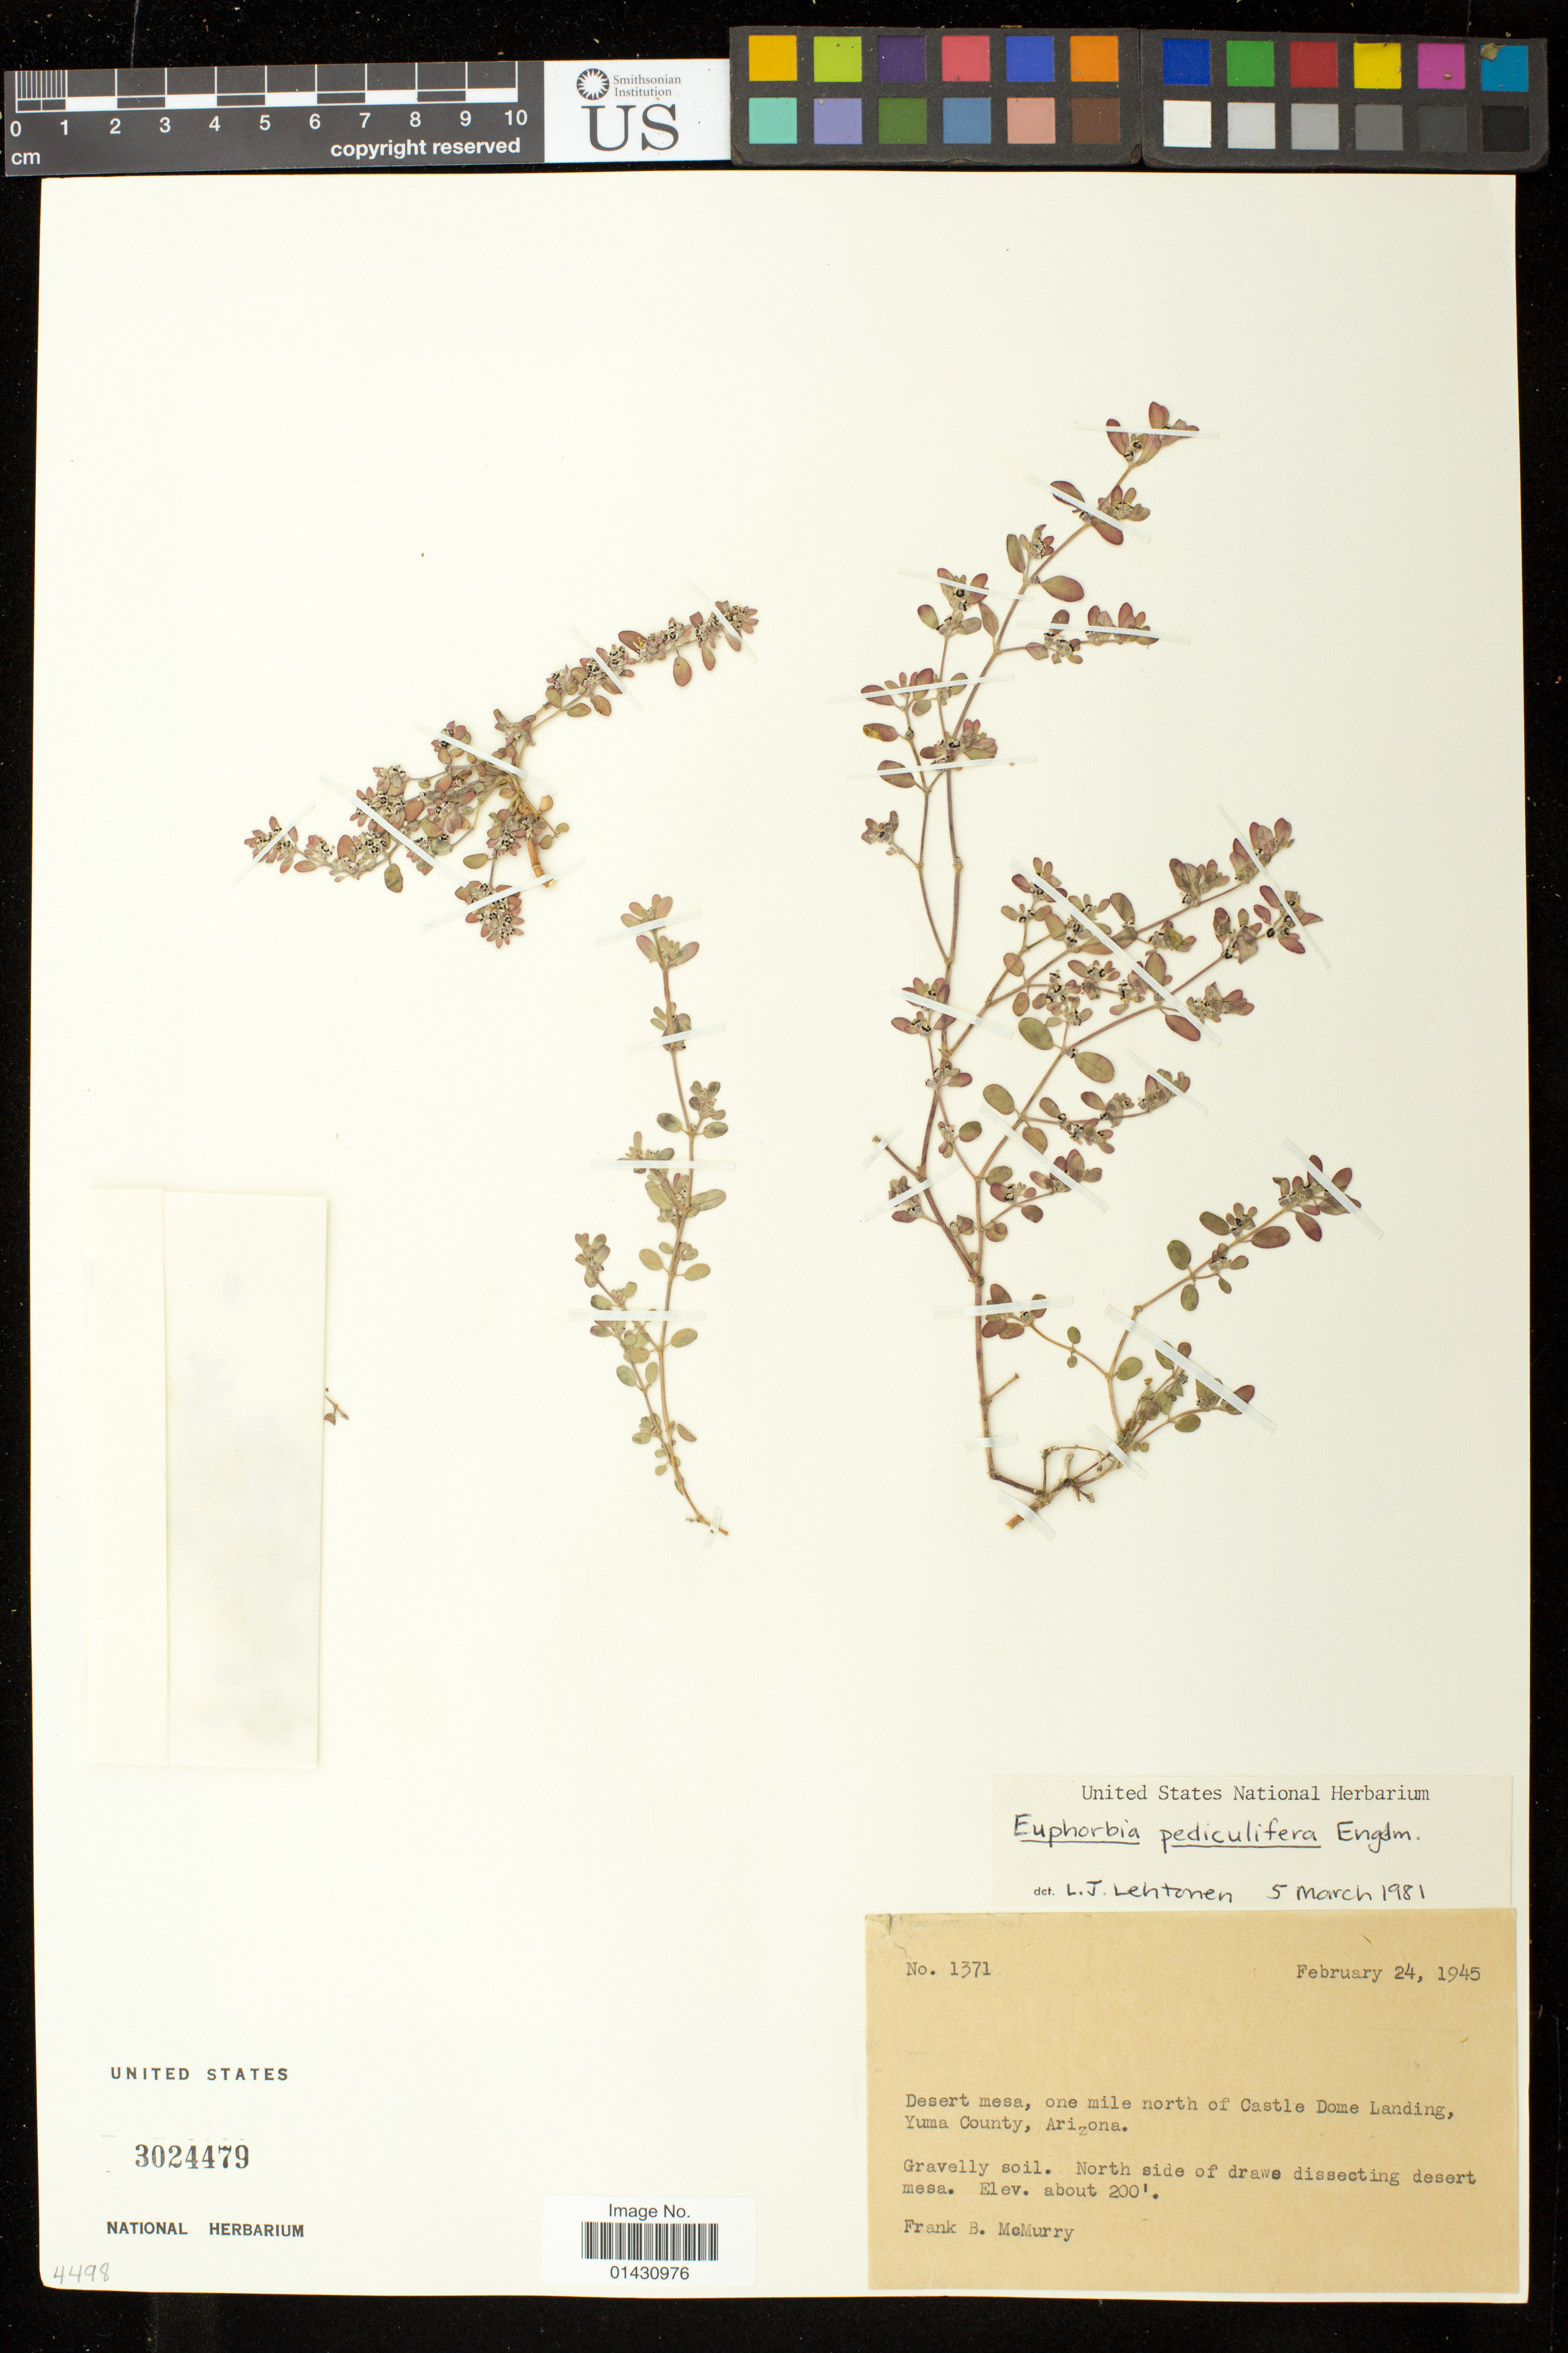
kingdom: Plantae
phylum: Tracheophyta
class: Magnoliopsida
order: Malpighiales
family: Euphorbiaceae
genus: Euphorbia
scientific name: Euphorbia pediculifera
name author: Engelm.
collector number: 1371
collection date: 1945-02-24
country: United States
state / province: Arizona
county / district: Yuma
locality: Desert mesa, one mile north of Castle Dome Landing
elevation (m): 61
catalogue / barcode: US 3024479